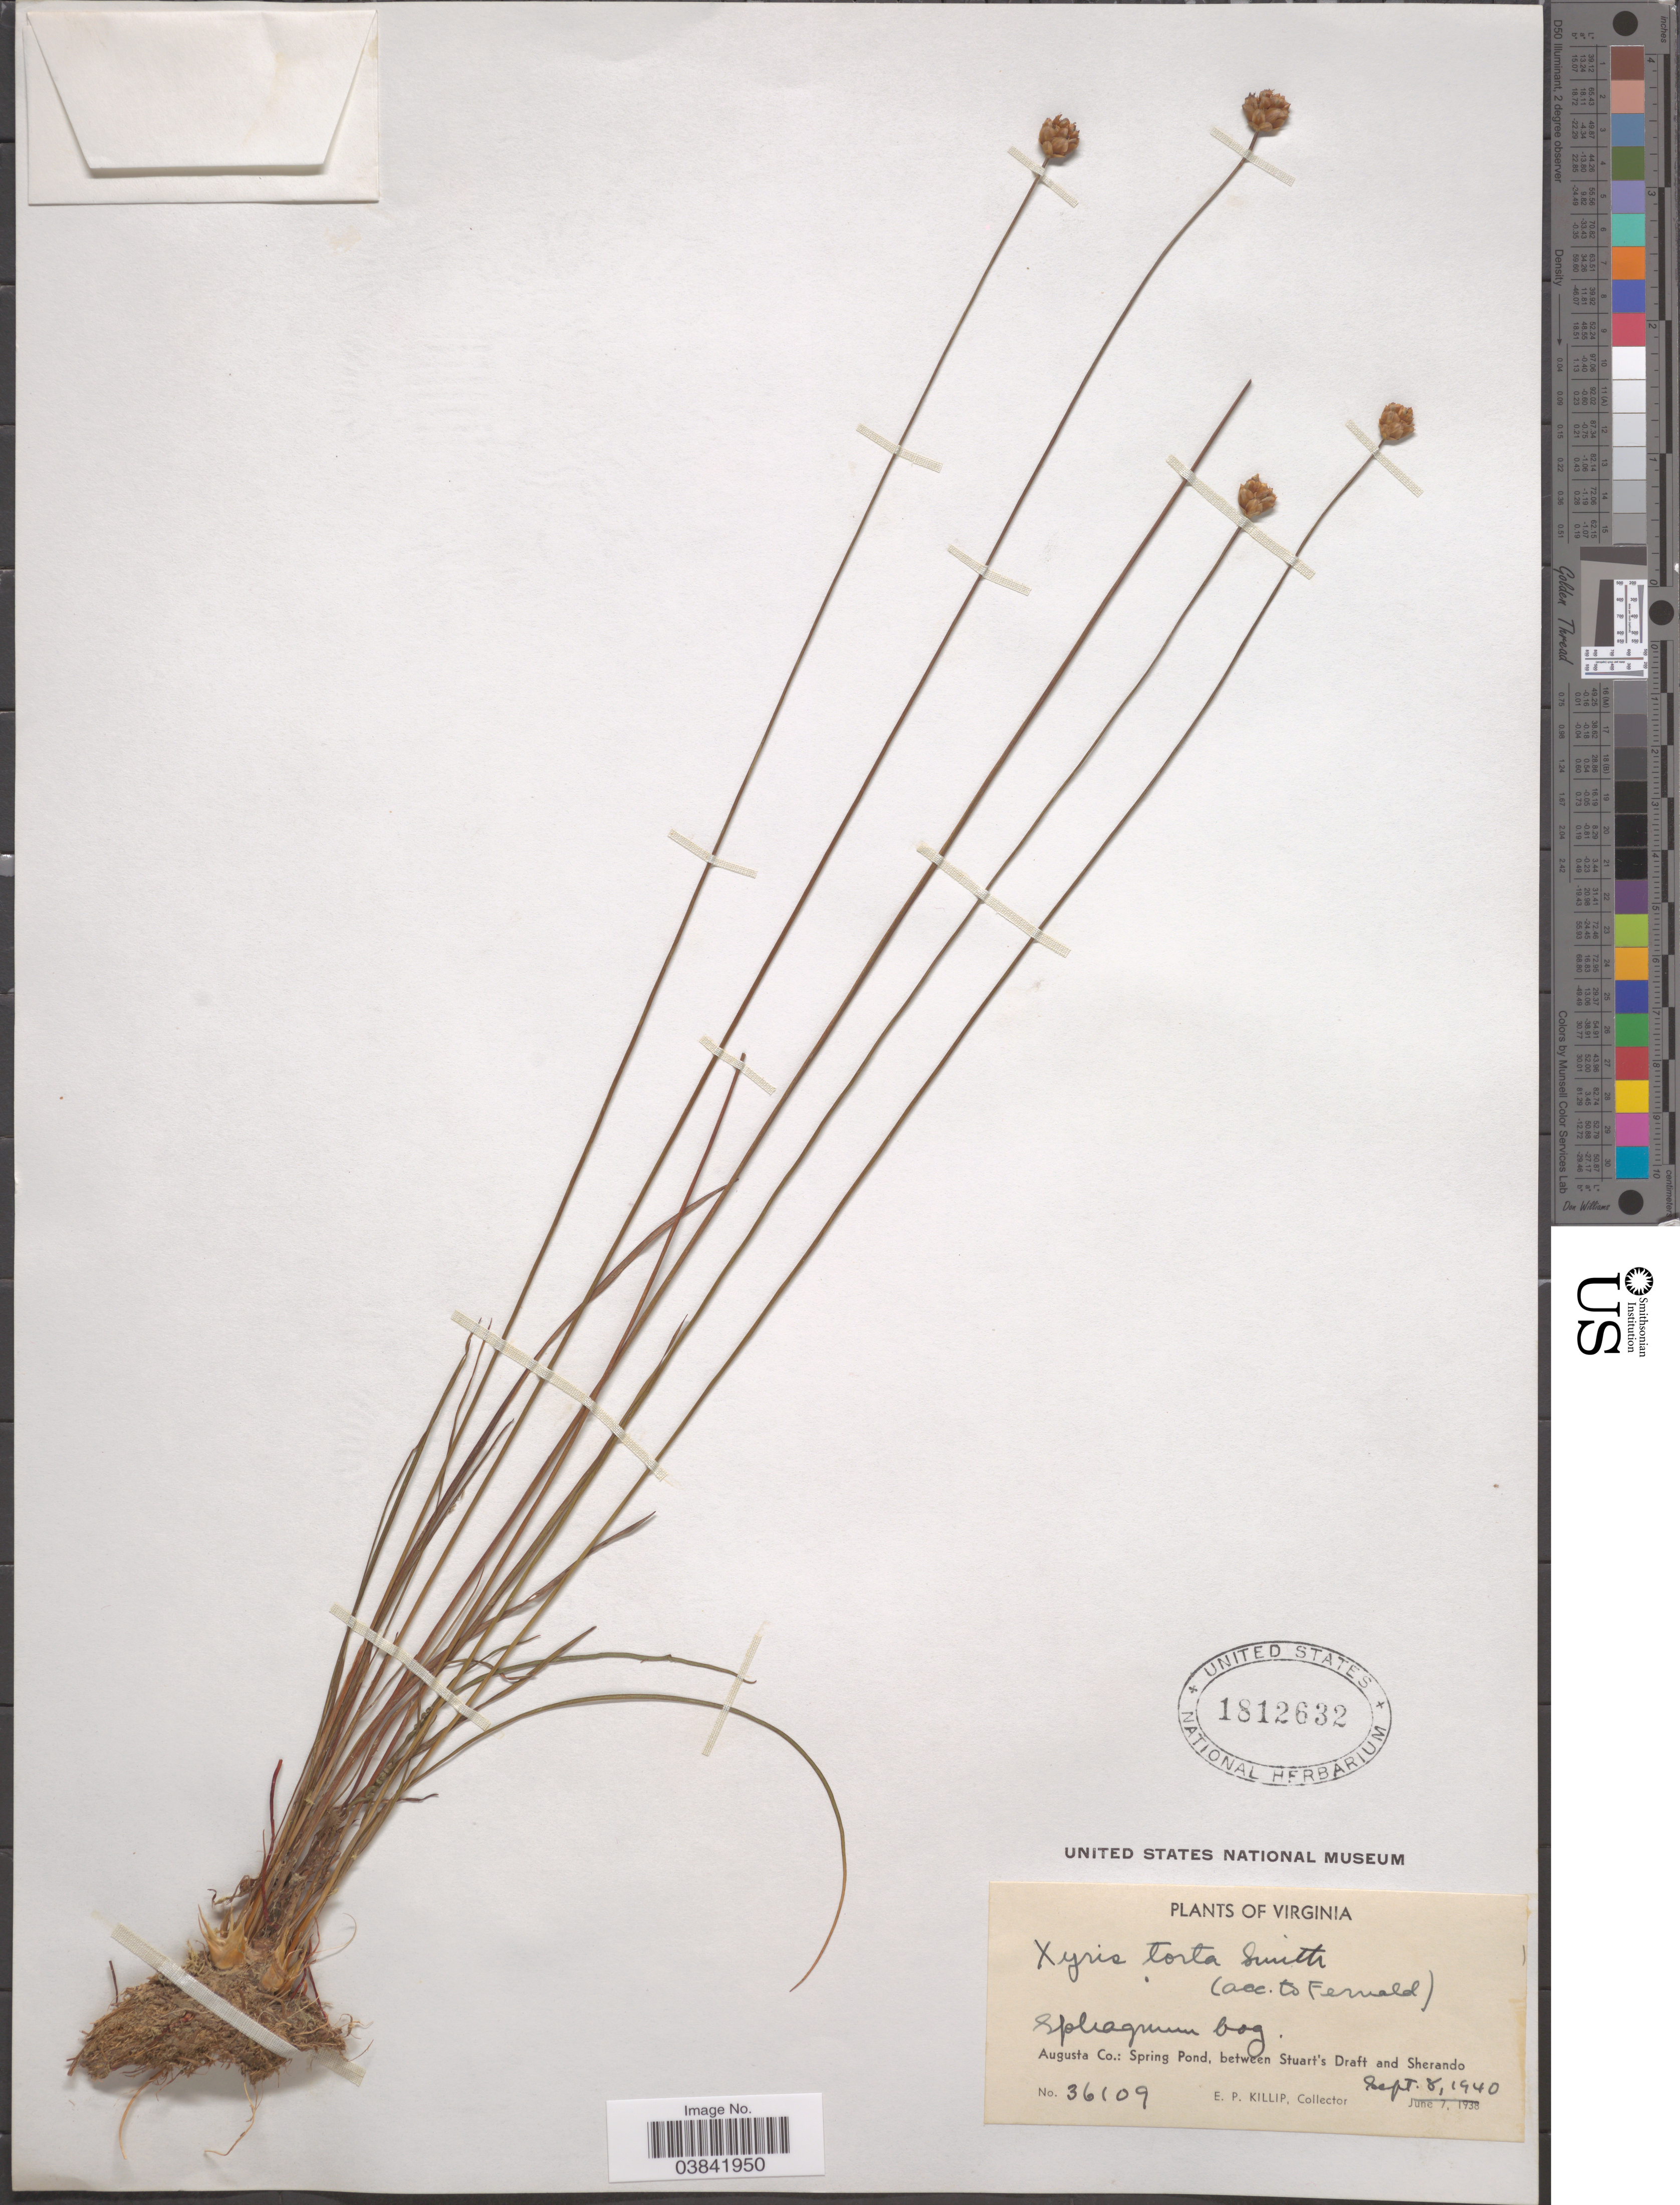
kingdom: Plantae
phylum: Tracheophyta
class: Liliopsida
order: Poales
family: Xyridaceae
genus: Xyris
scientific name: Xyris torta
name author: Sm.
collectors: E. P. Killip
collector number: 36109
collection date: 1940-09-08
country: United States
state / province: Virginia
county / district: Augusta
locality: Sphagnum bog. Augusta Co.: Spring Pond, between Stuart's Draft and Sherando.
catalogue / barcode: US 1812632